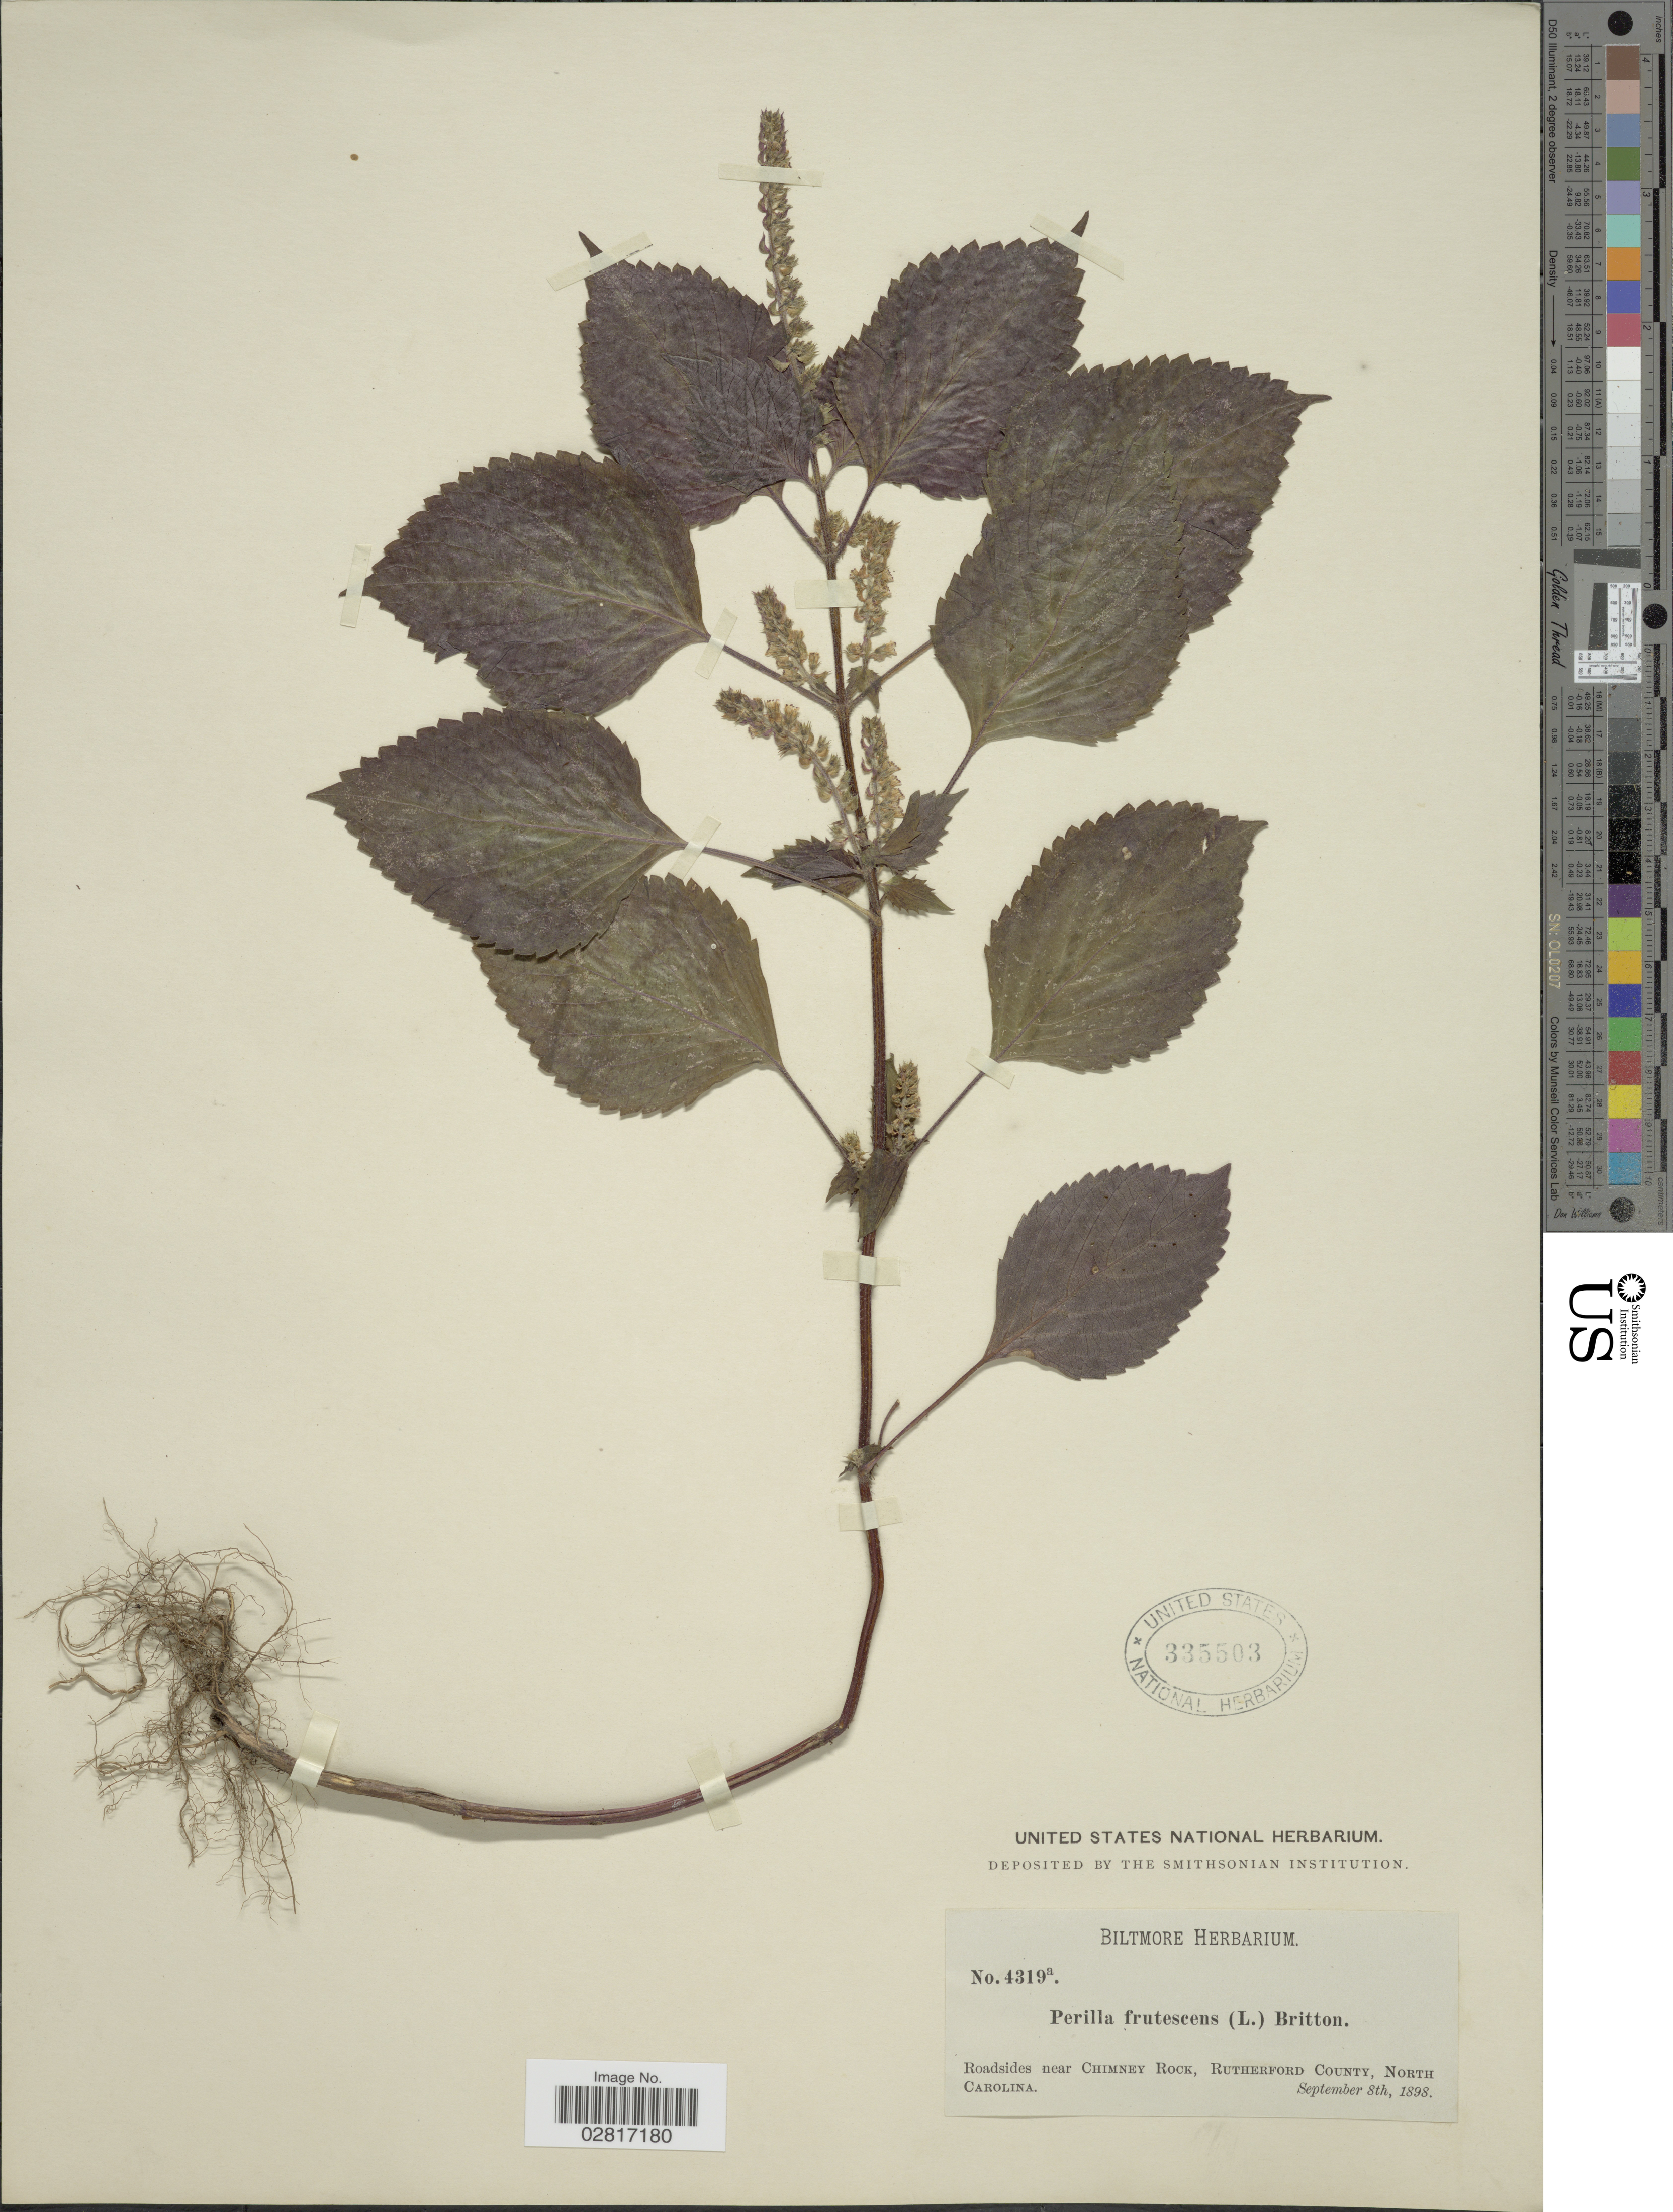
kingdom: Plantae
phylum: Tracheophyta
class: Magnoliopsida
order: Lamiales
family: Lamiaceae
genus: Perilla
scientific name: Perilla frutescens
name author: (L.) Britton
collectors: ex herb. Biltmore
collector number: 4319a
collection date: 1898-09-08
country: United States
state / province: North Carolina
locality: Roadsides near Chimney Rock, Rutherford County.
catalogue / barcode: US 335503